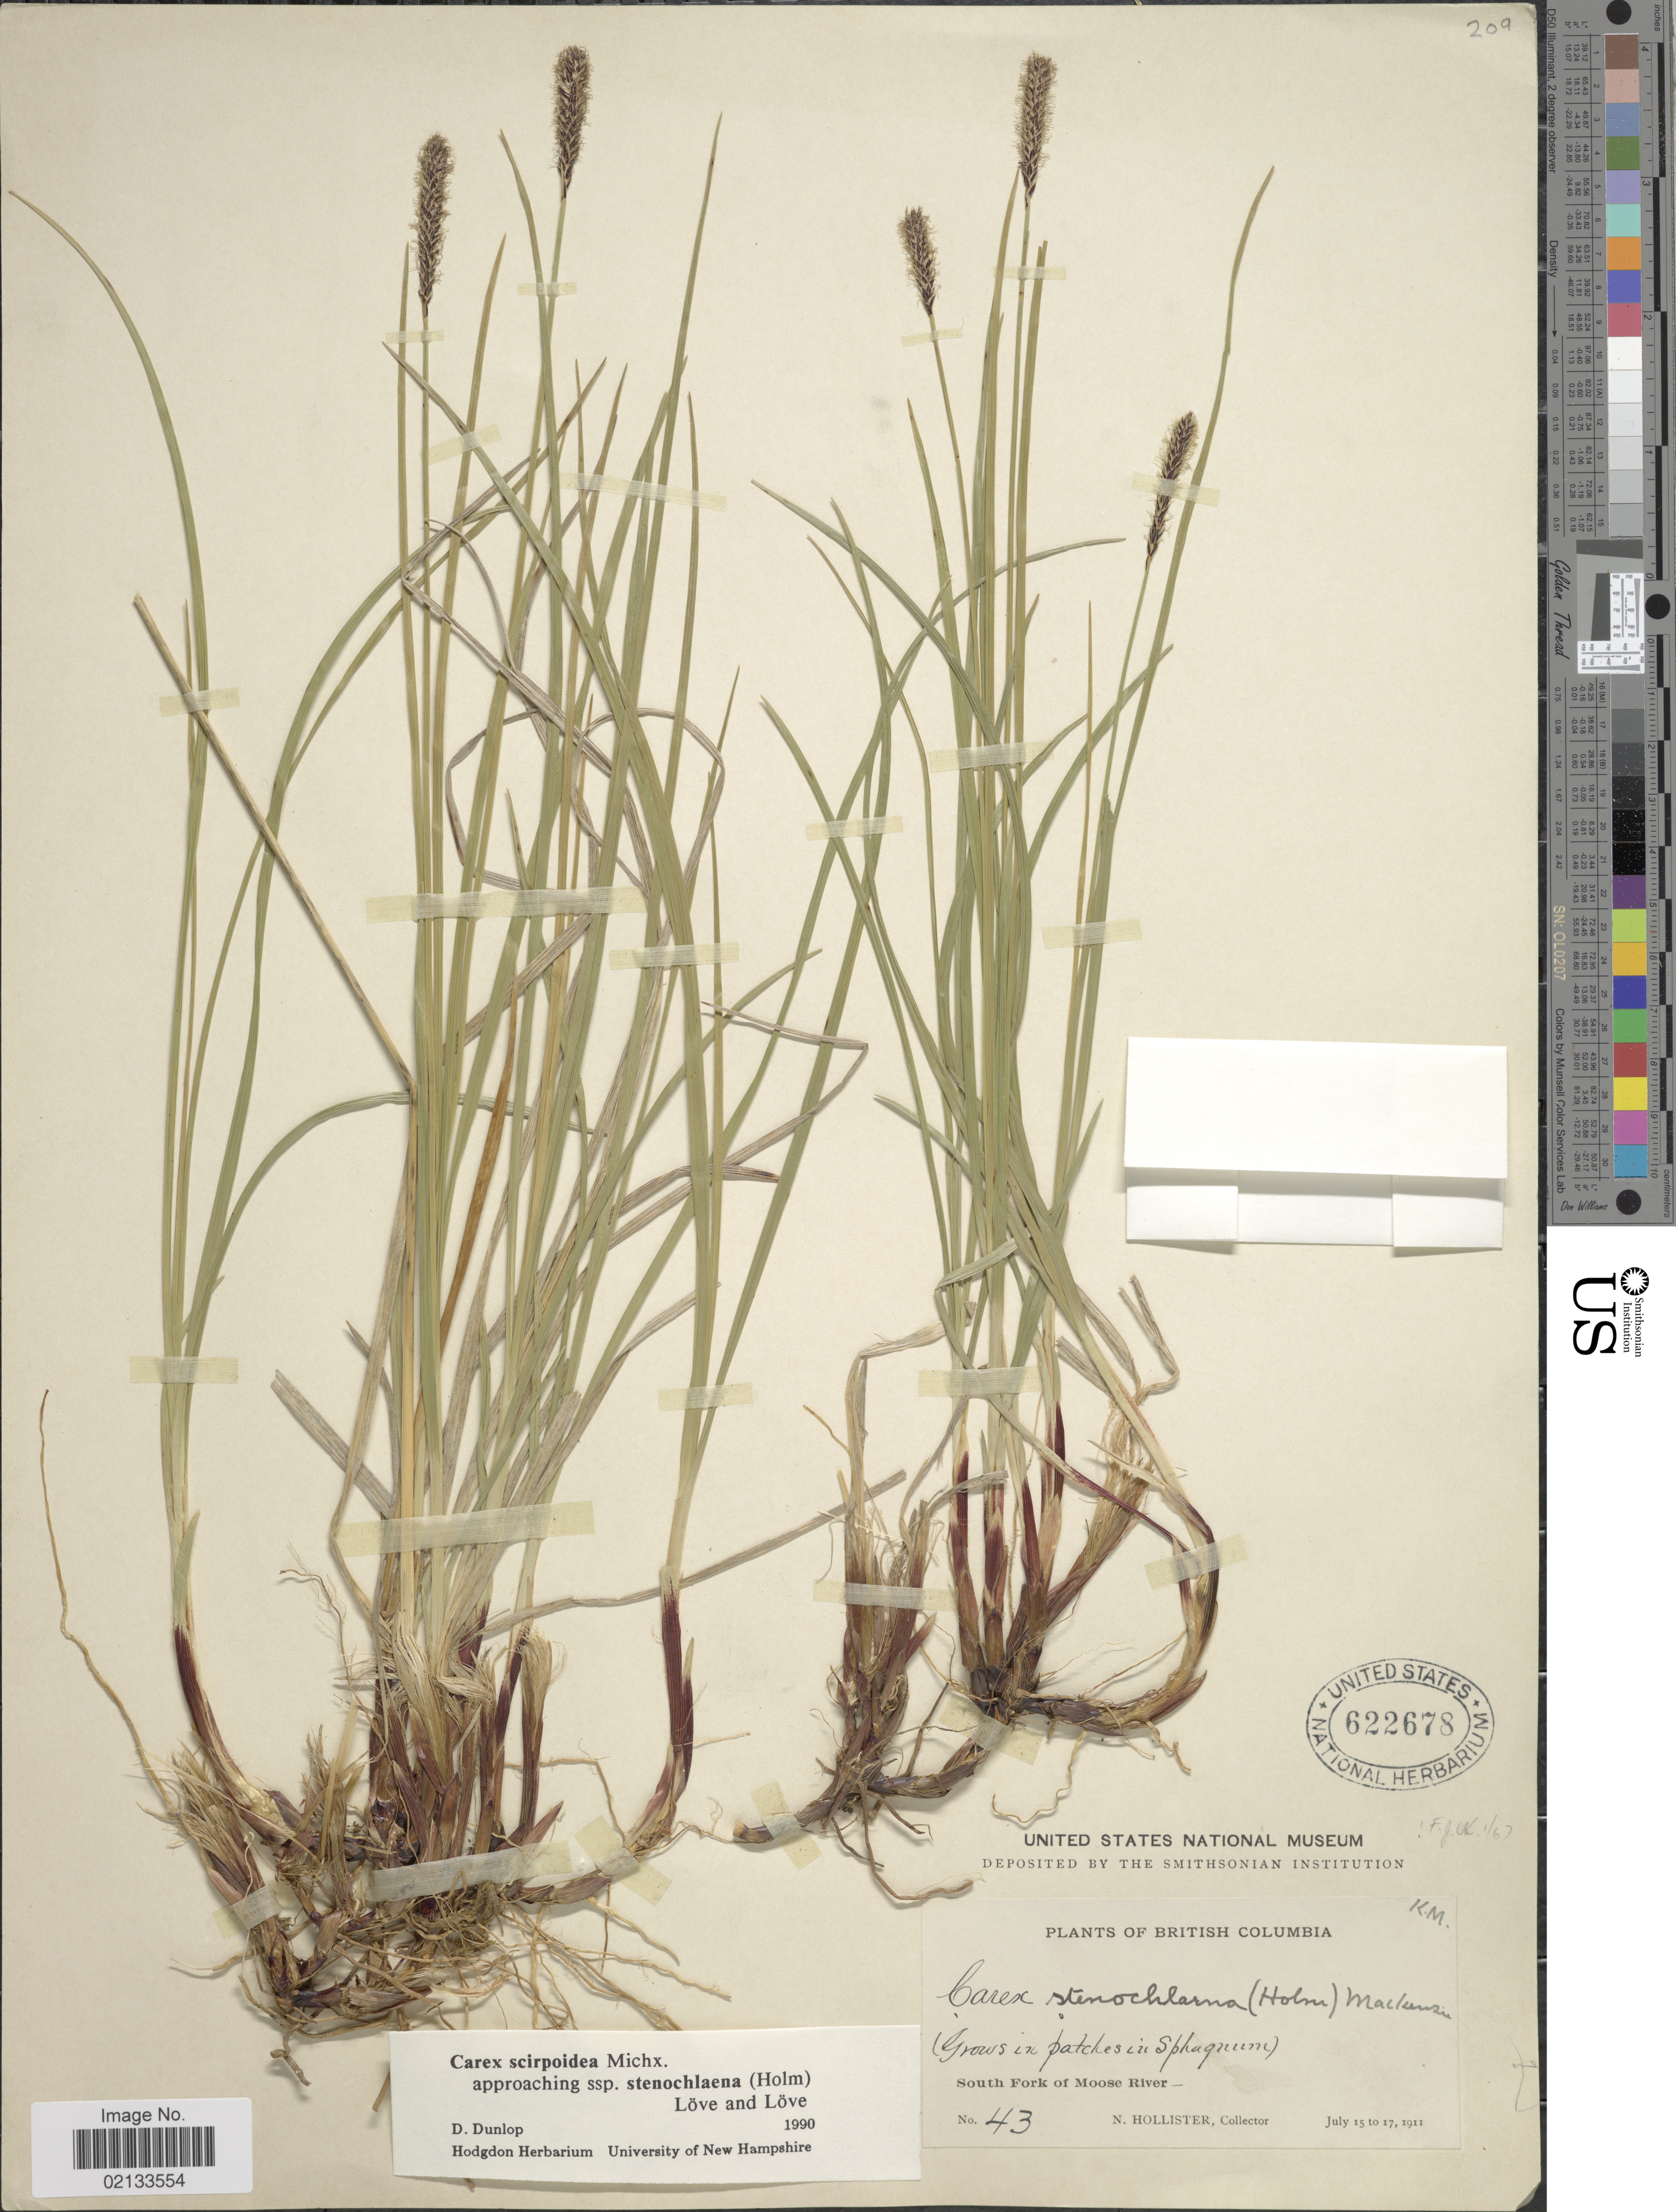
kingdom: Plantae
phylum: Tracheophyta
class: Liliopsida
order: Poales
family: Cyperaceae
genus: Carex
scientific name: Carex scirpoidea subsp. stenochloena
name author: (Holm) Á. Löve & D. Löve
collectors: N. Hollister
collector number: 43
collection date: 1911-07-15/1911-07-17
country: Canada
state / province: British Columbia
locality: South Fork of Moose River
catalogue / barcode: US 622678